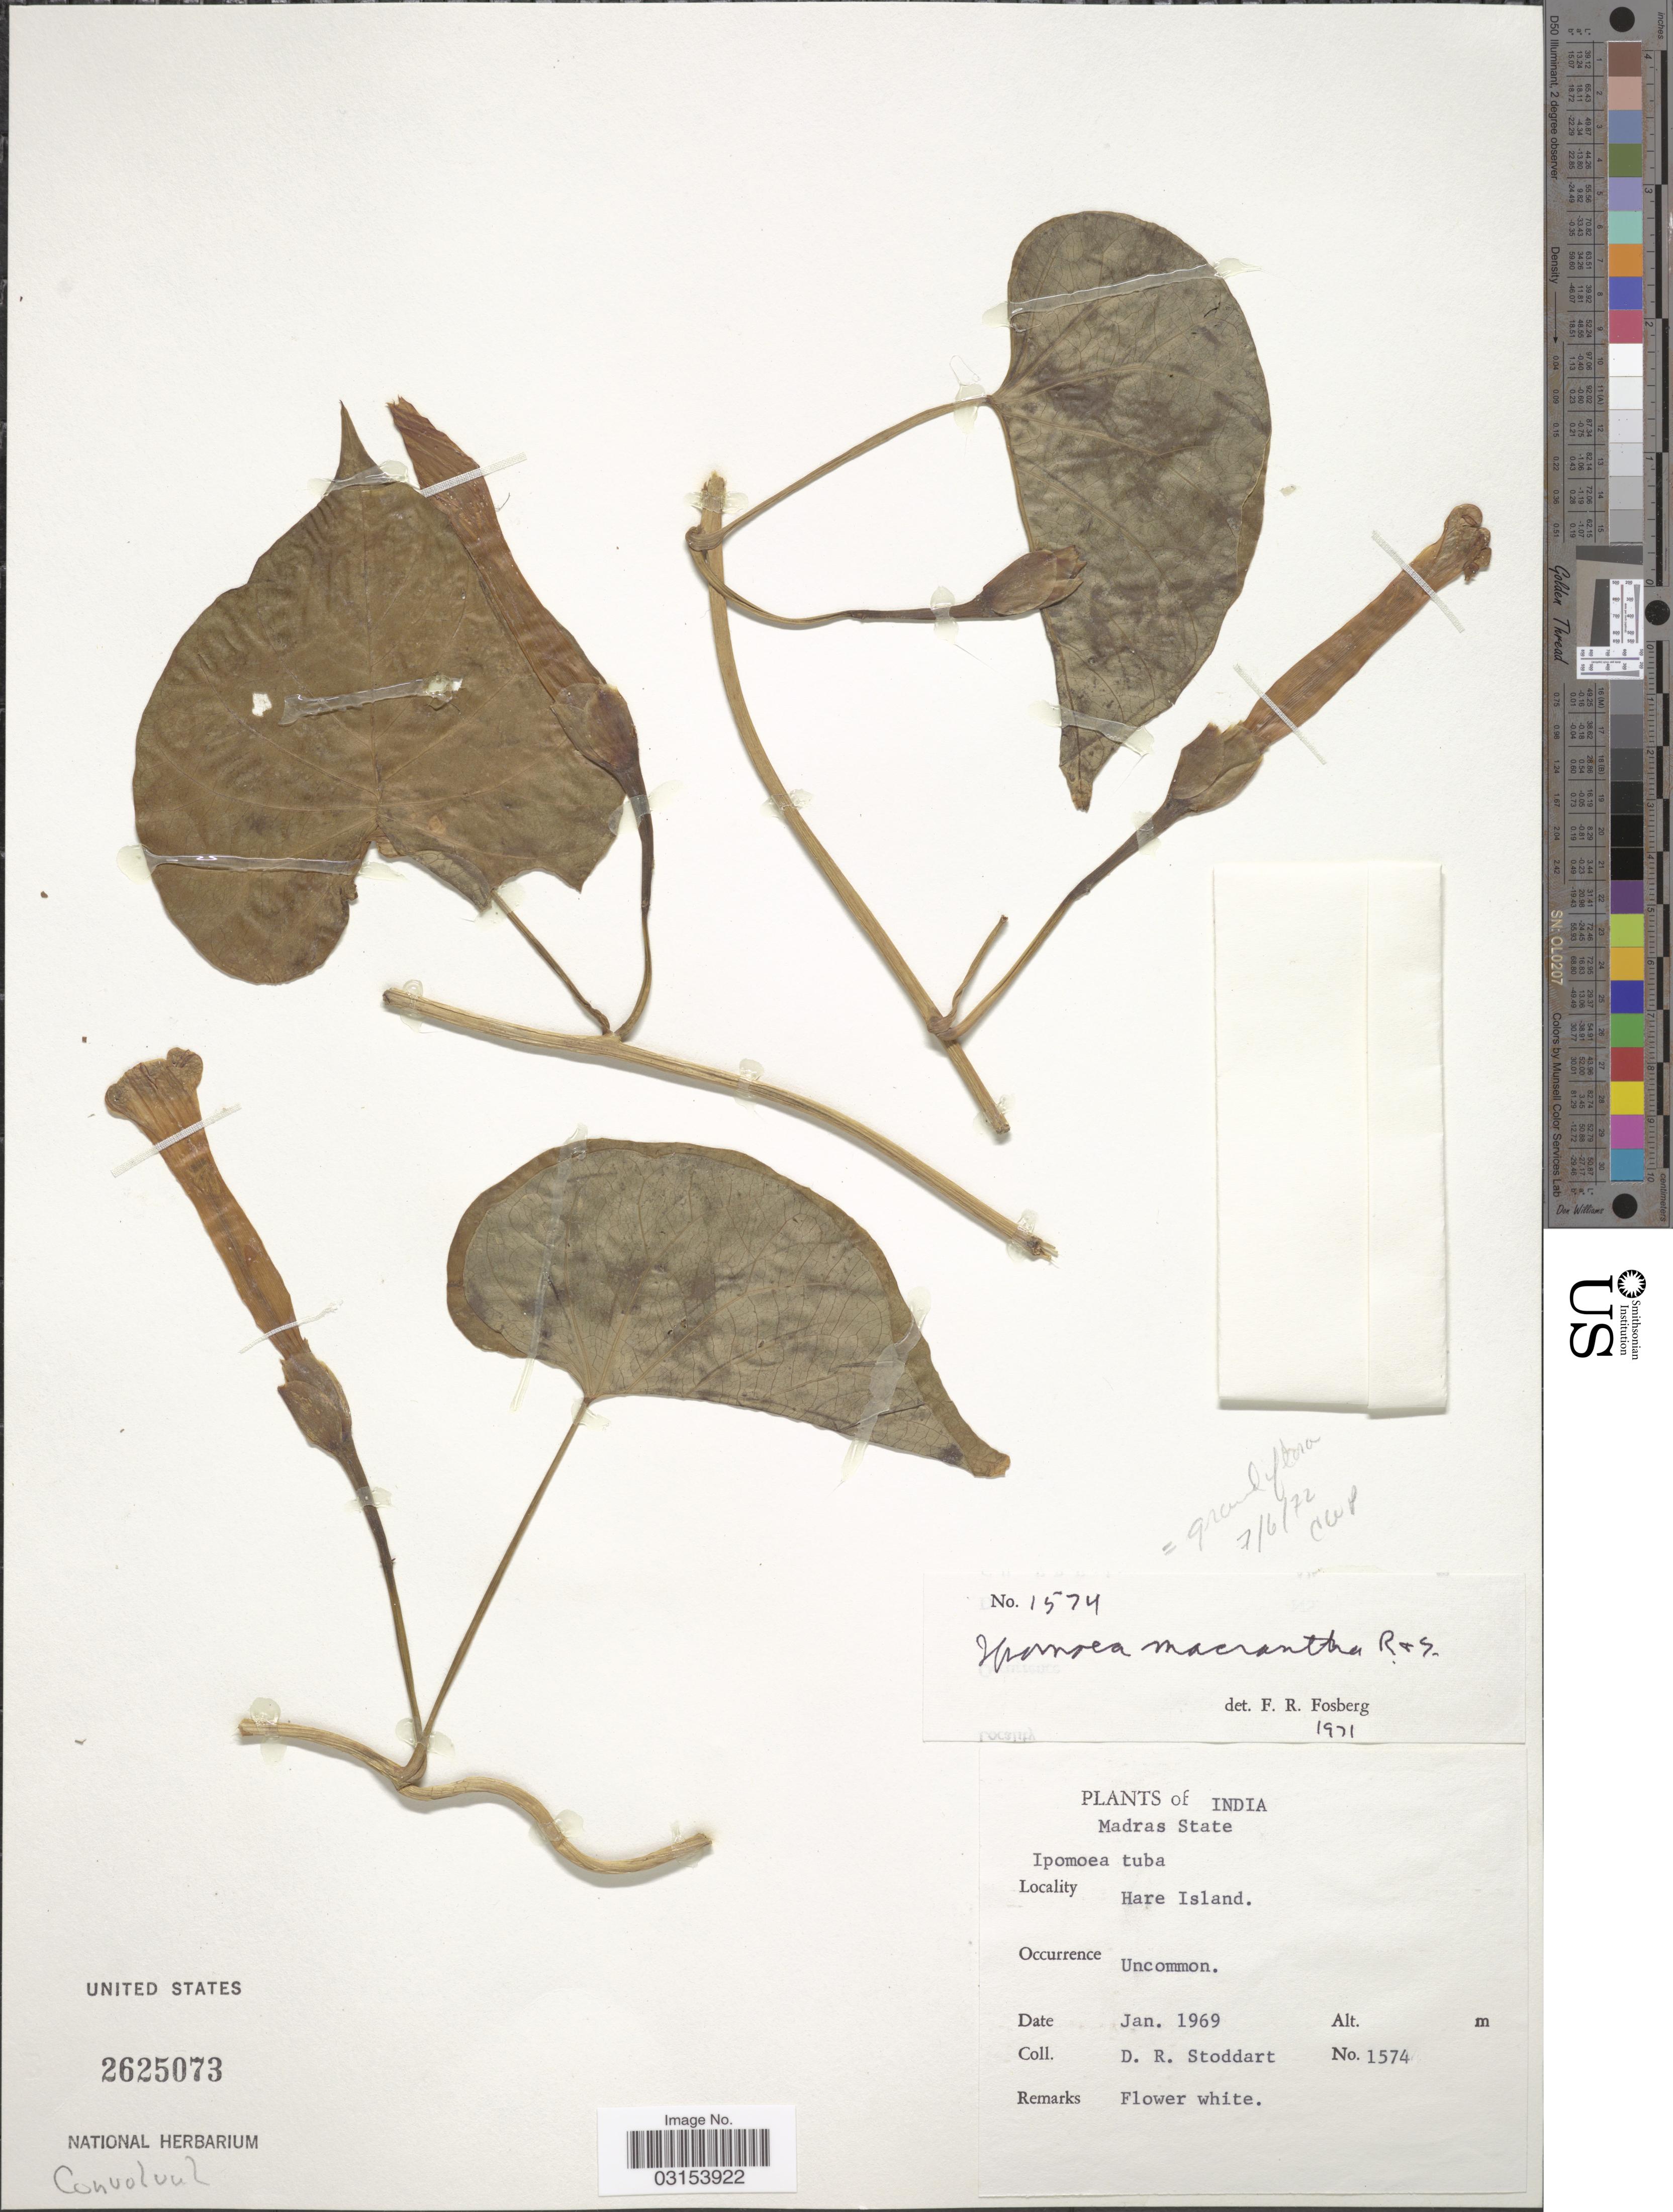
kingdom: Plantae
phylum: Tracheophyta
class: Magnoliopsida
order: Solanales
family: Convolvulaceae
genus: Ipomoea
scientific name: Ipomoea macrantha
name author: Roem. & Schult.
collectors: D. R. Stoddart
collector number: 1574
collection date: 1969-01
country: India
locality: Madras State. Hare Island.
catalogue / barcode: US 2625073